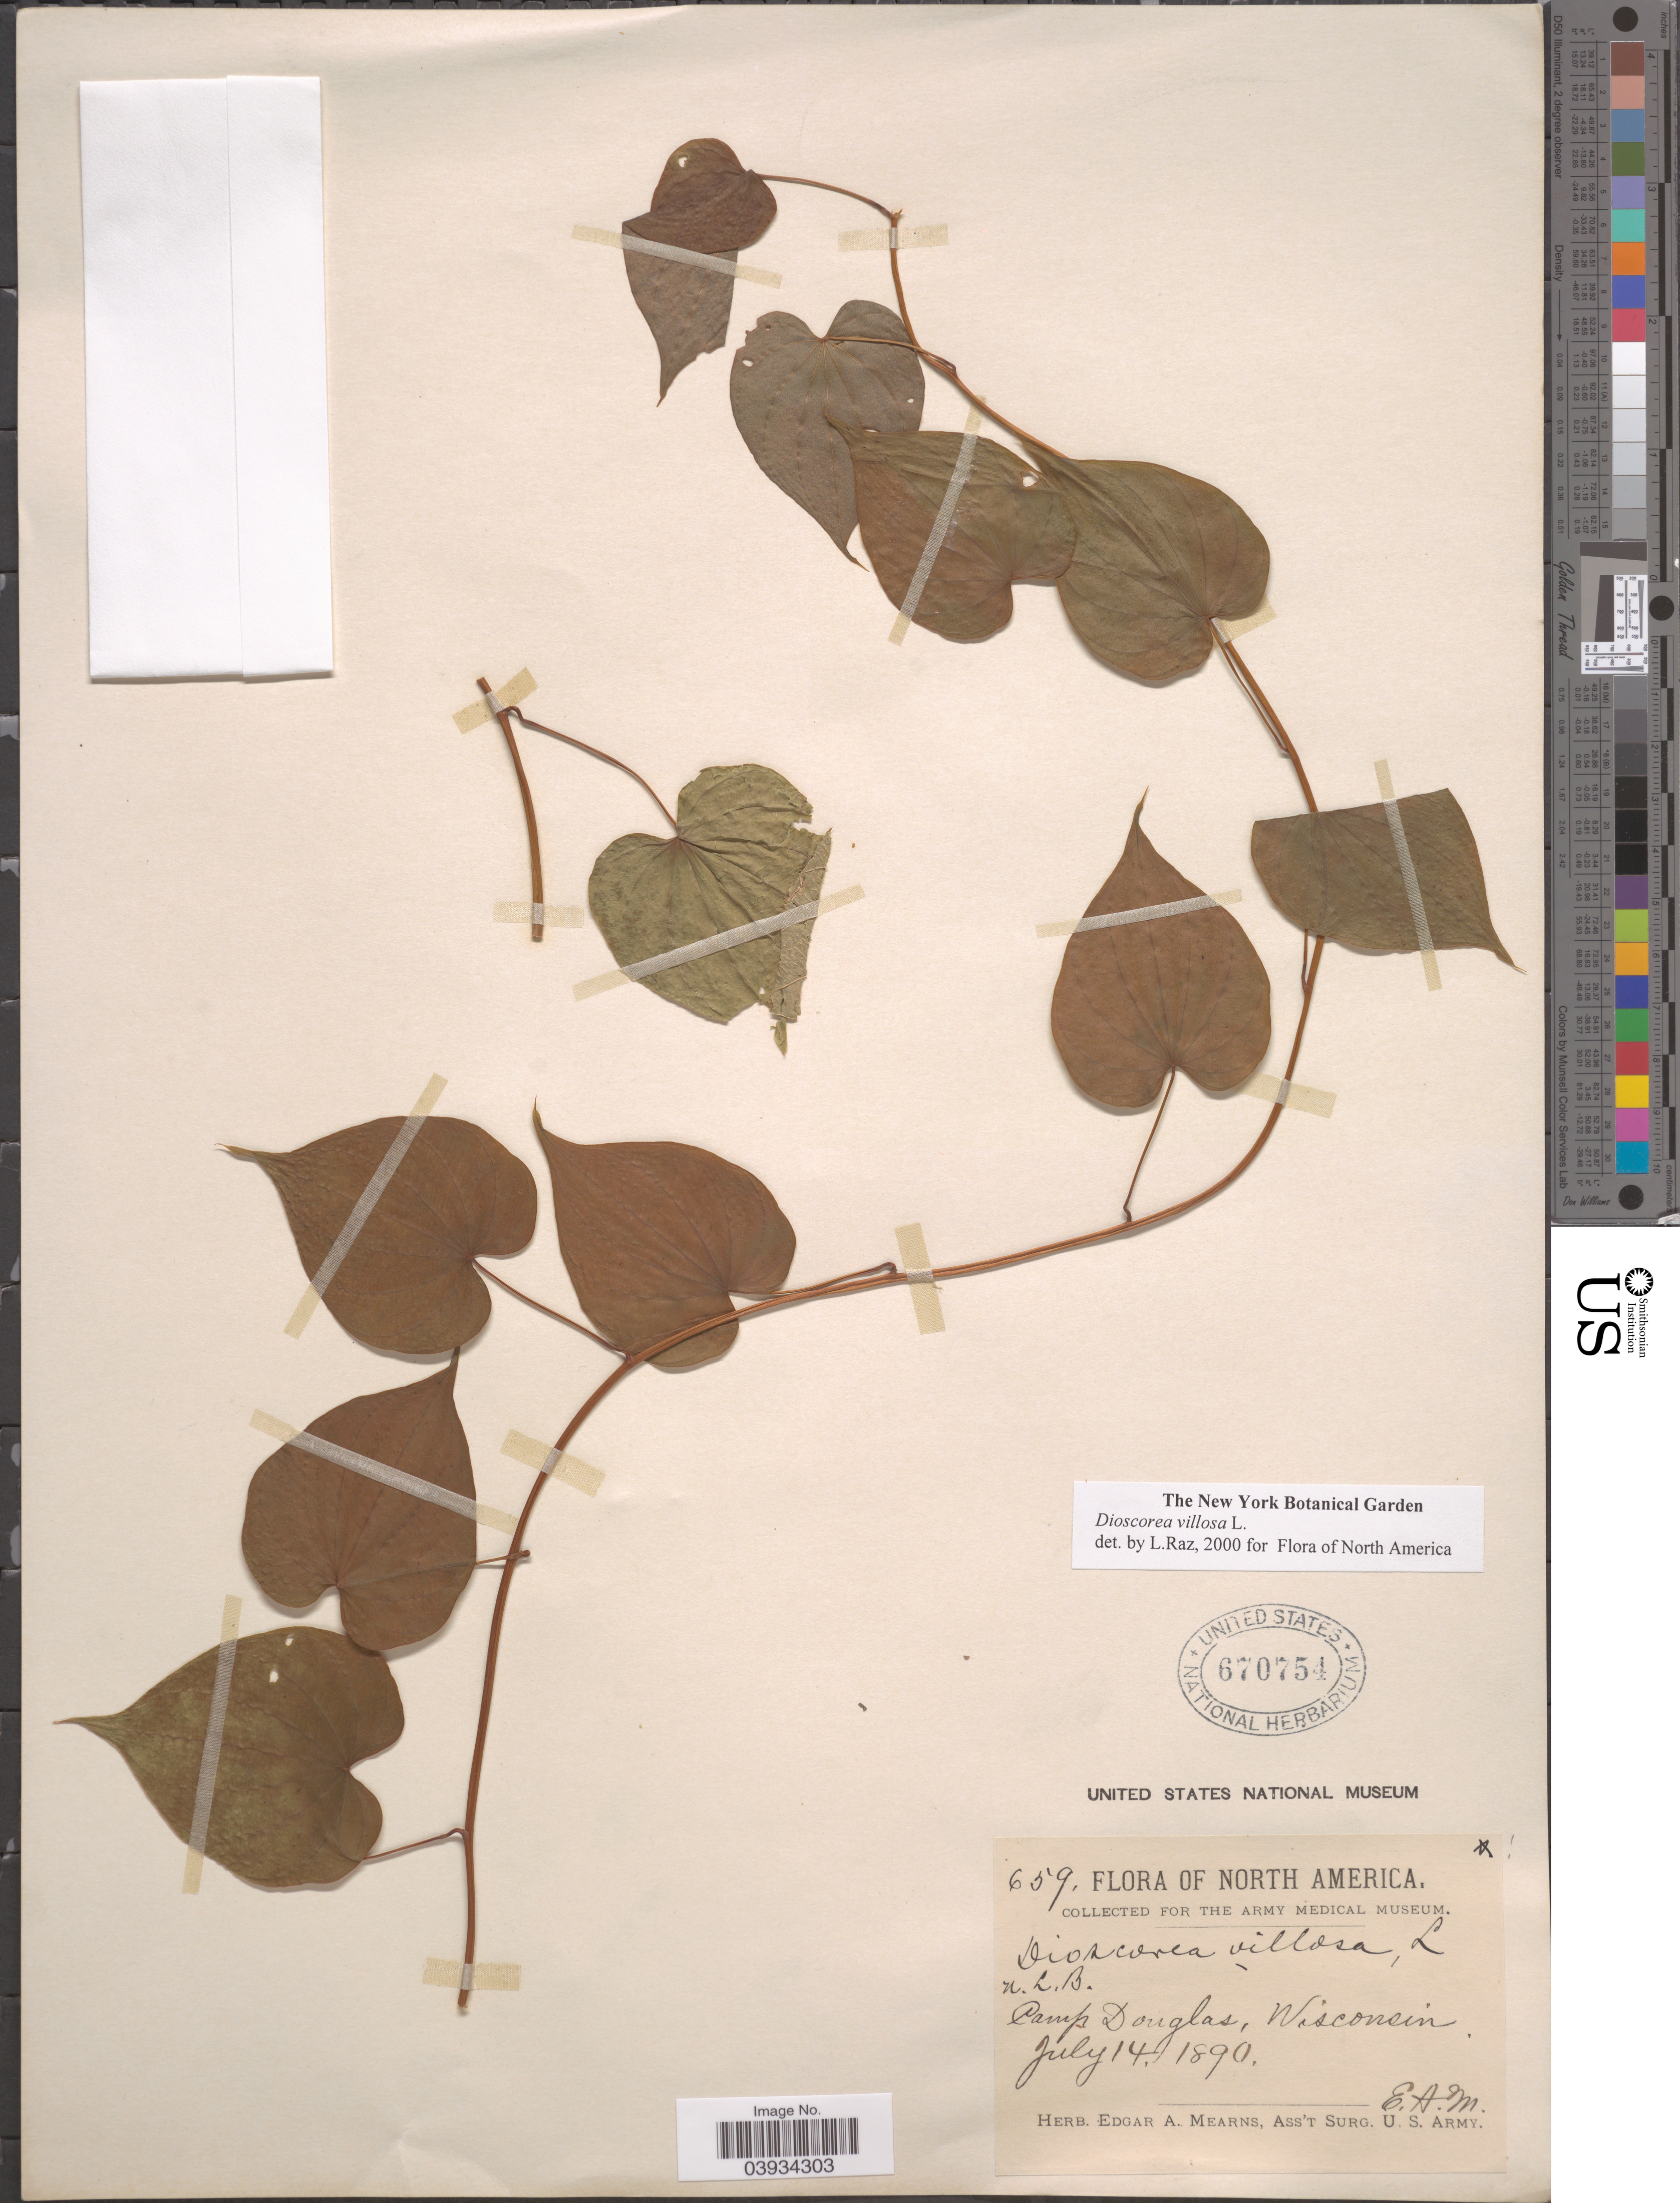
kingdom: Plantae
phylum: Tracheophyta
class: Liliopsida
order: Dioscoreales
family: Dioscoreaceae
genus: Dioscorea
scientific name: Dioscorea villosa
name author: L.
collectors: E. A. Mearns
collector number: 659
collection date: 1890-07-14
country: United States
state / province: Wisconsin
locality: Camp Douglas.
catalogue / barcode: US 670754